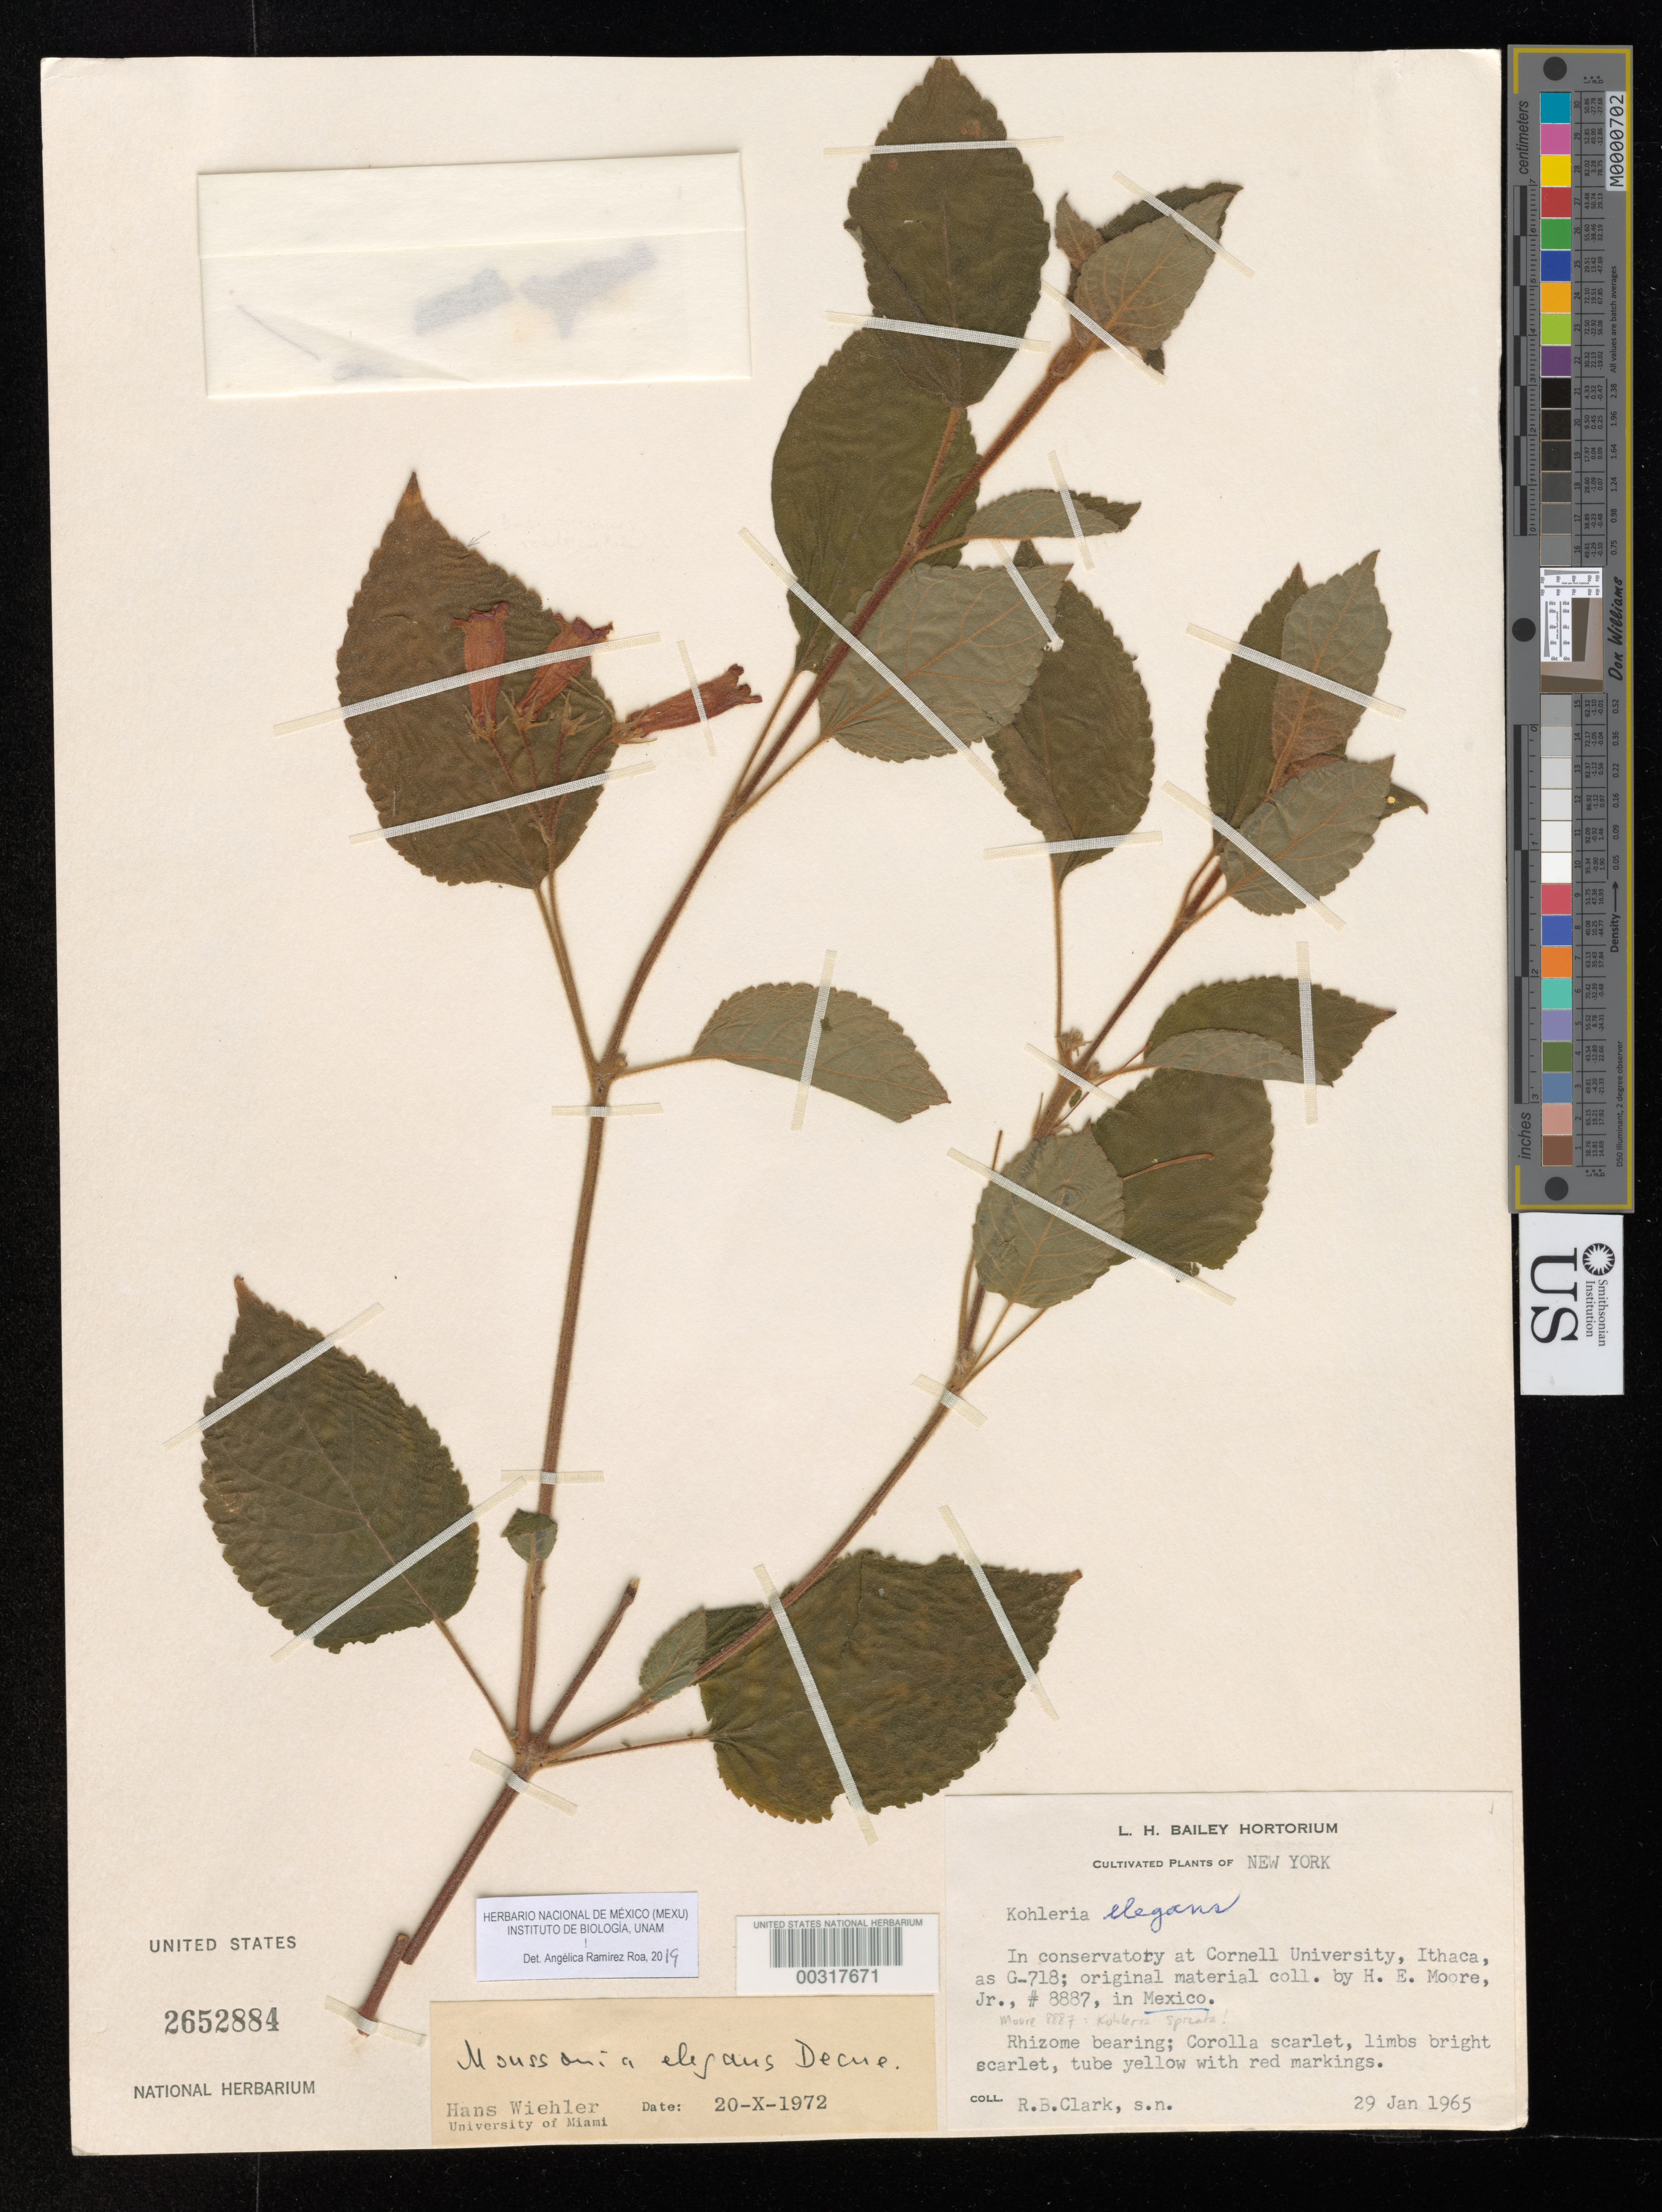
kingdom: Plantae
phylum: Tracheophyta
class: Magnoliopsida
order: Lamiales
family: Gesneriaceae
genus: Moussonia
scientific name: Moussonia elegans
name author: Decne.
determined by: Ramírez-Roa, A.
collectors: R. B. Clark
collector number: s.n. [G-718]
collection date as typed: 29 Jan 1965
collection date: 1965-01-29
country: Mexico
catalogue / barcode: US 2652884